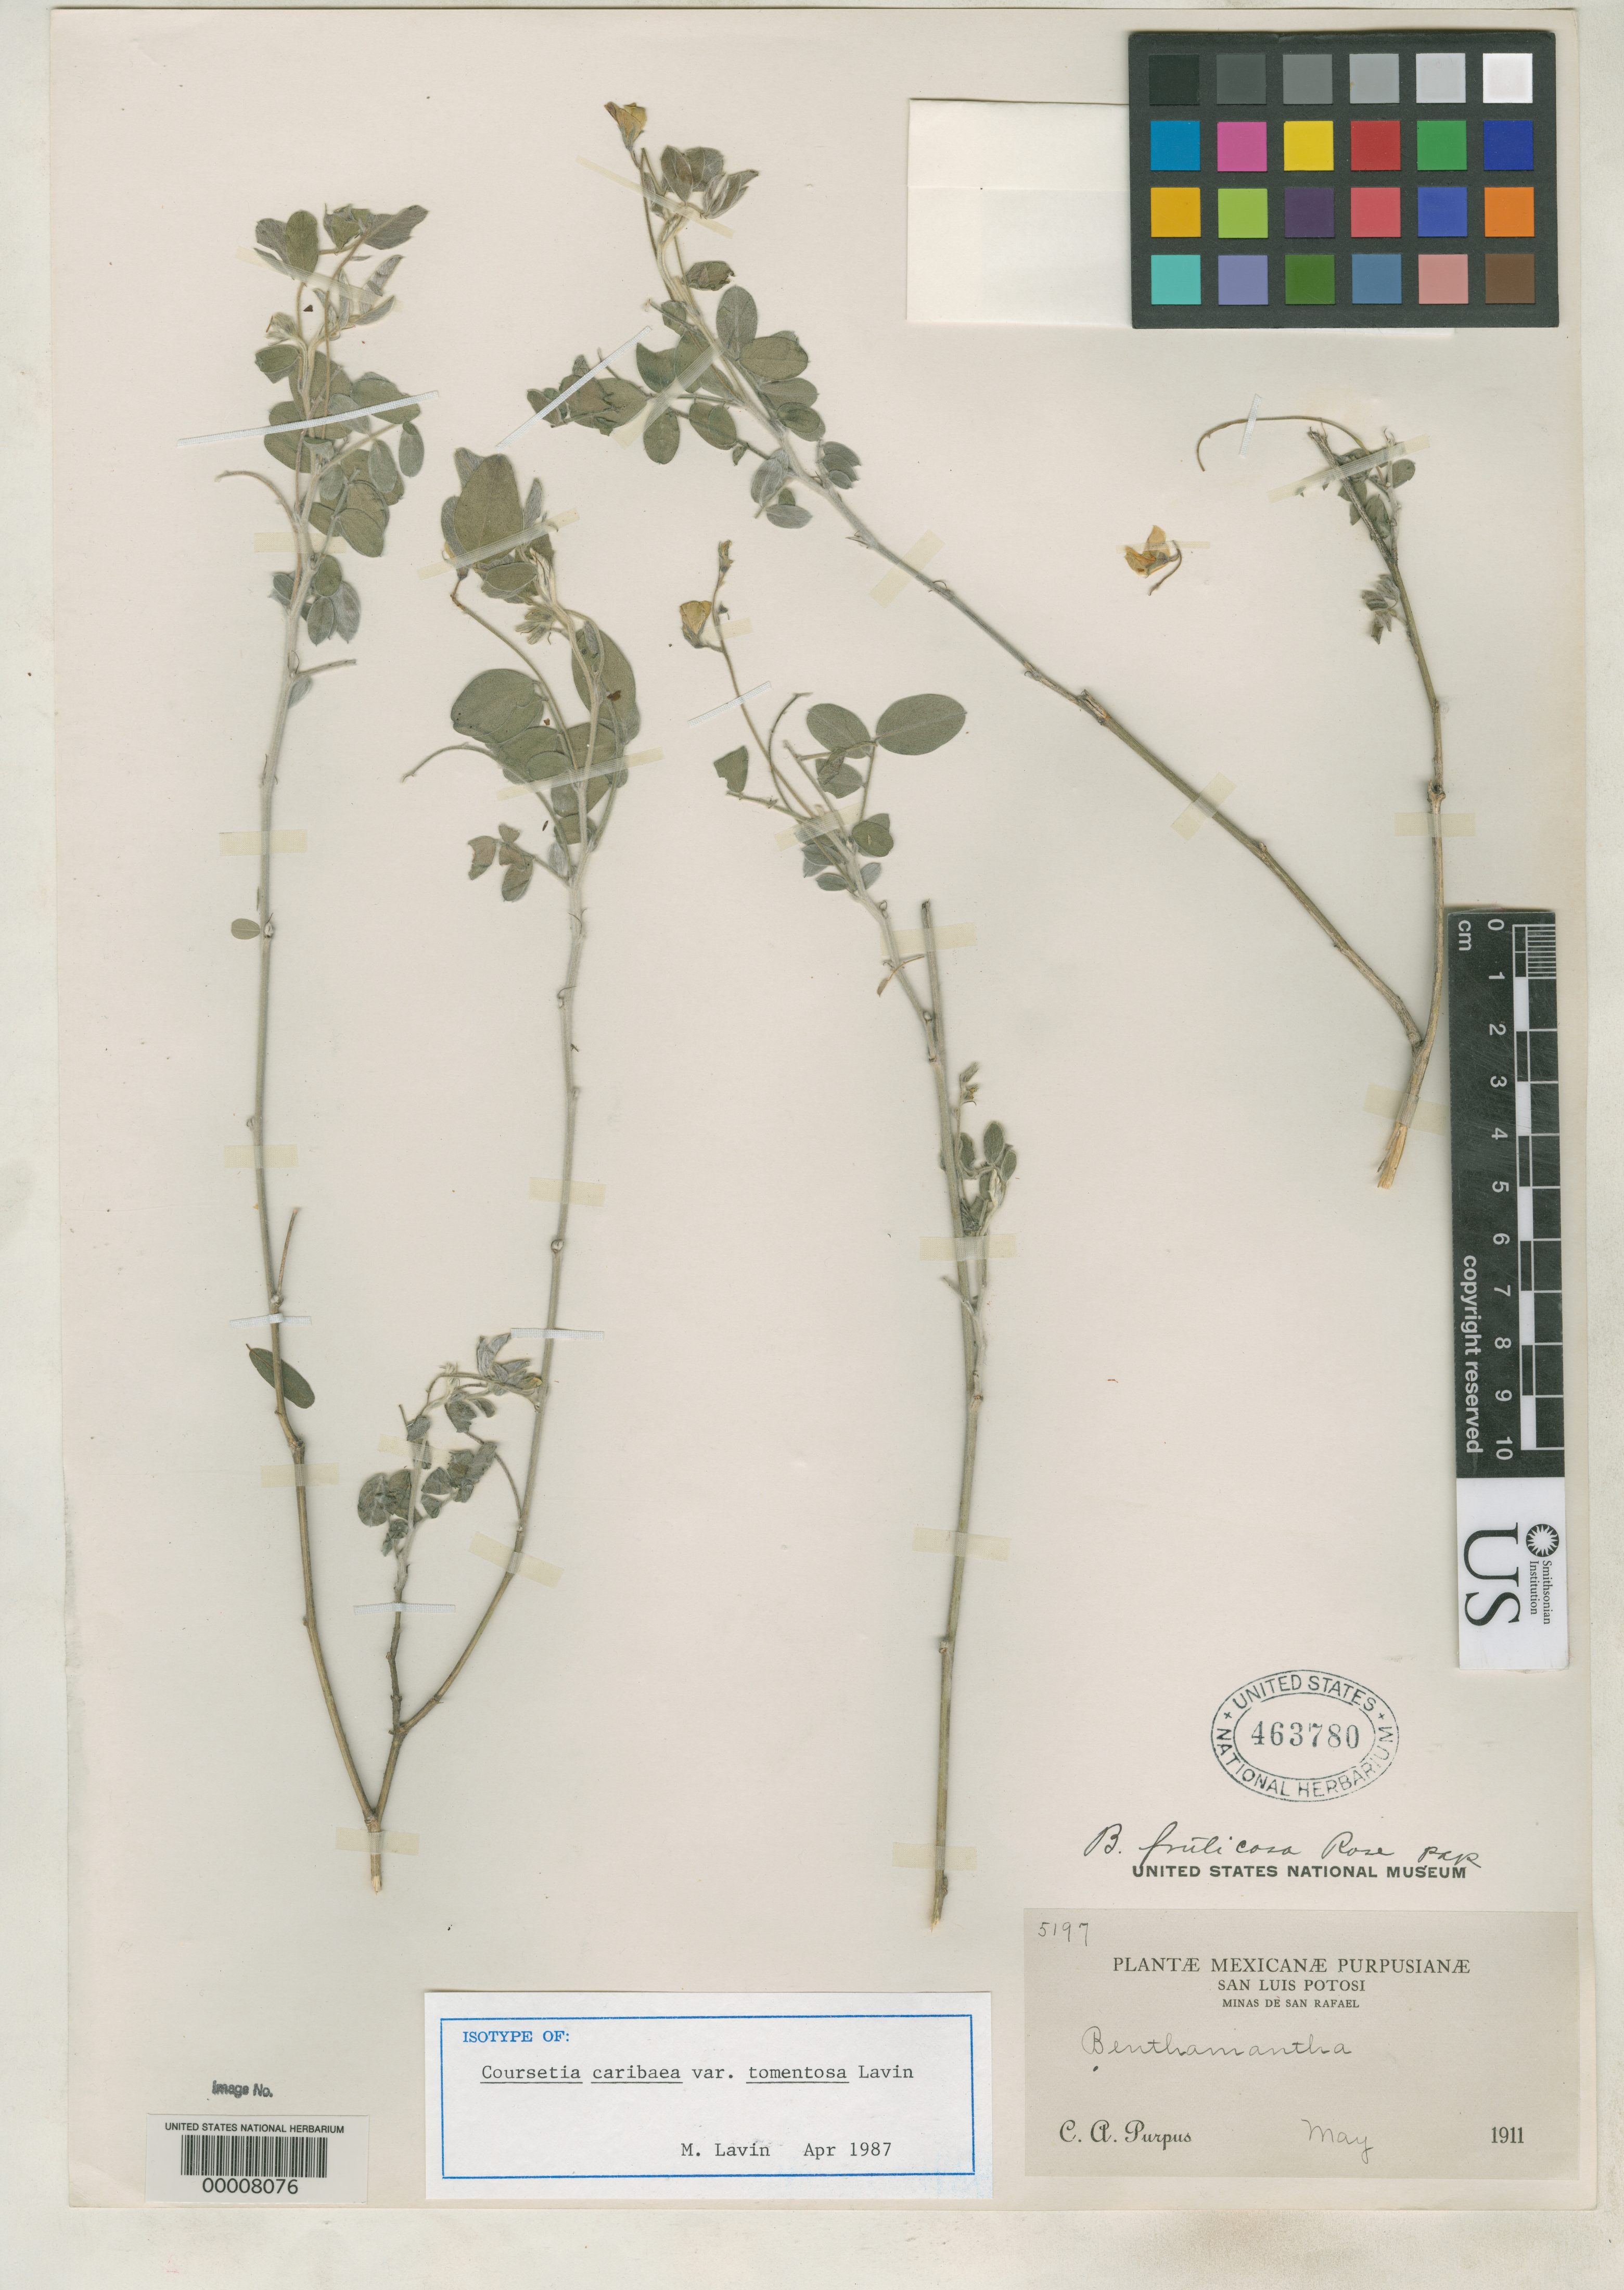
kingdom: Plantae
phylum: Tracheophyta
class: Magnoliopsida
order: Fabales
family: Fabaceae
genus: Coursetia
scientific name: Coursetia caribaea var. tomentosa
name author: Lavin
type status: Isotype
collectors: C. A. Purpus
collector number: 5197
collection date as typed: May 1911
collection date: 1911-05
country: Mexico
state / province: San Luis Potosi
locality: Minas de San Rafael.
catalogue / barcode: US 463780